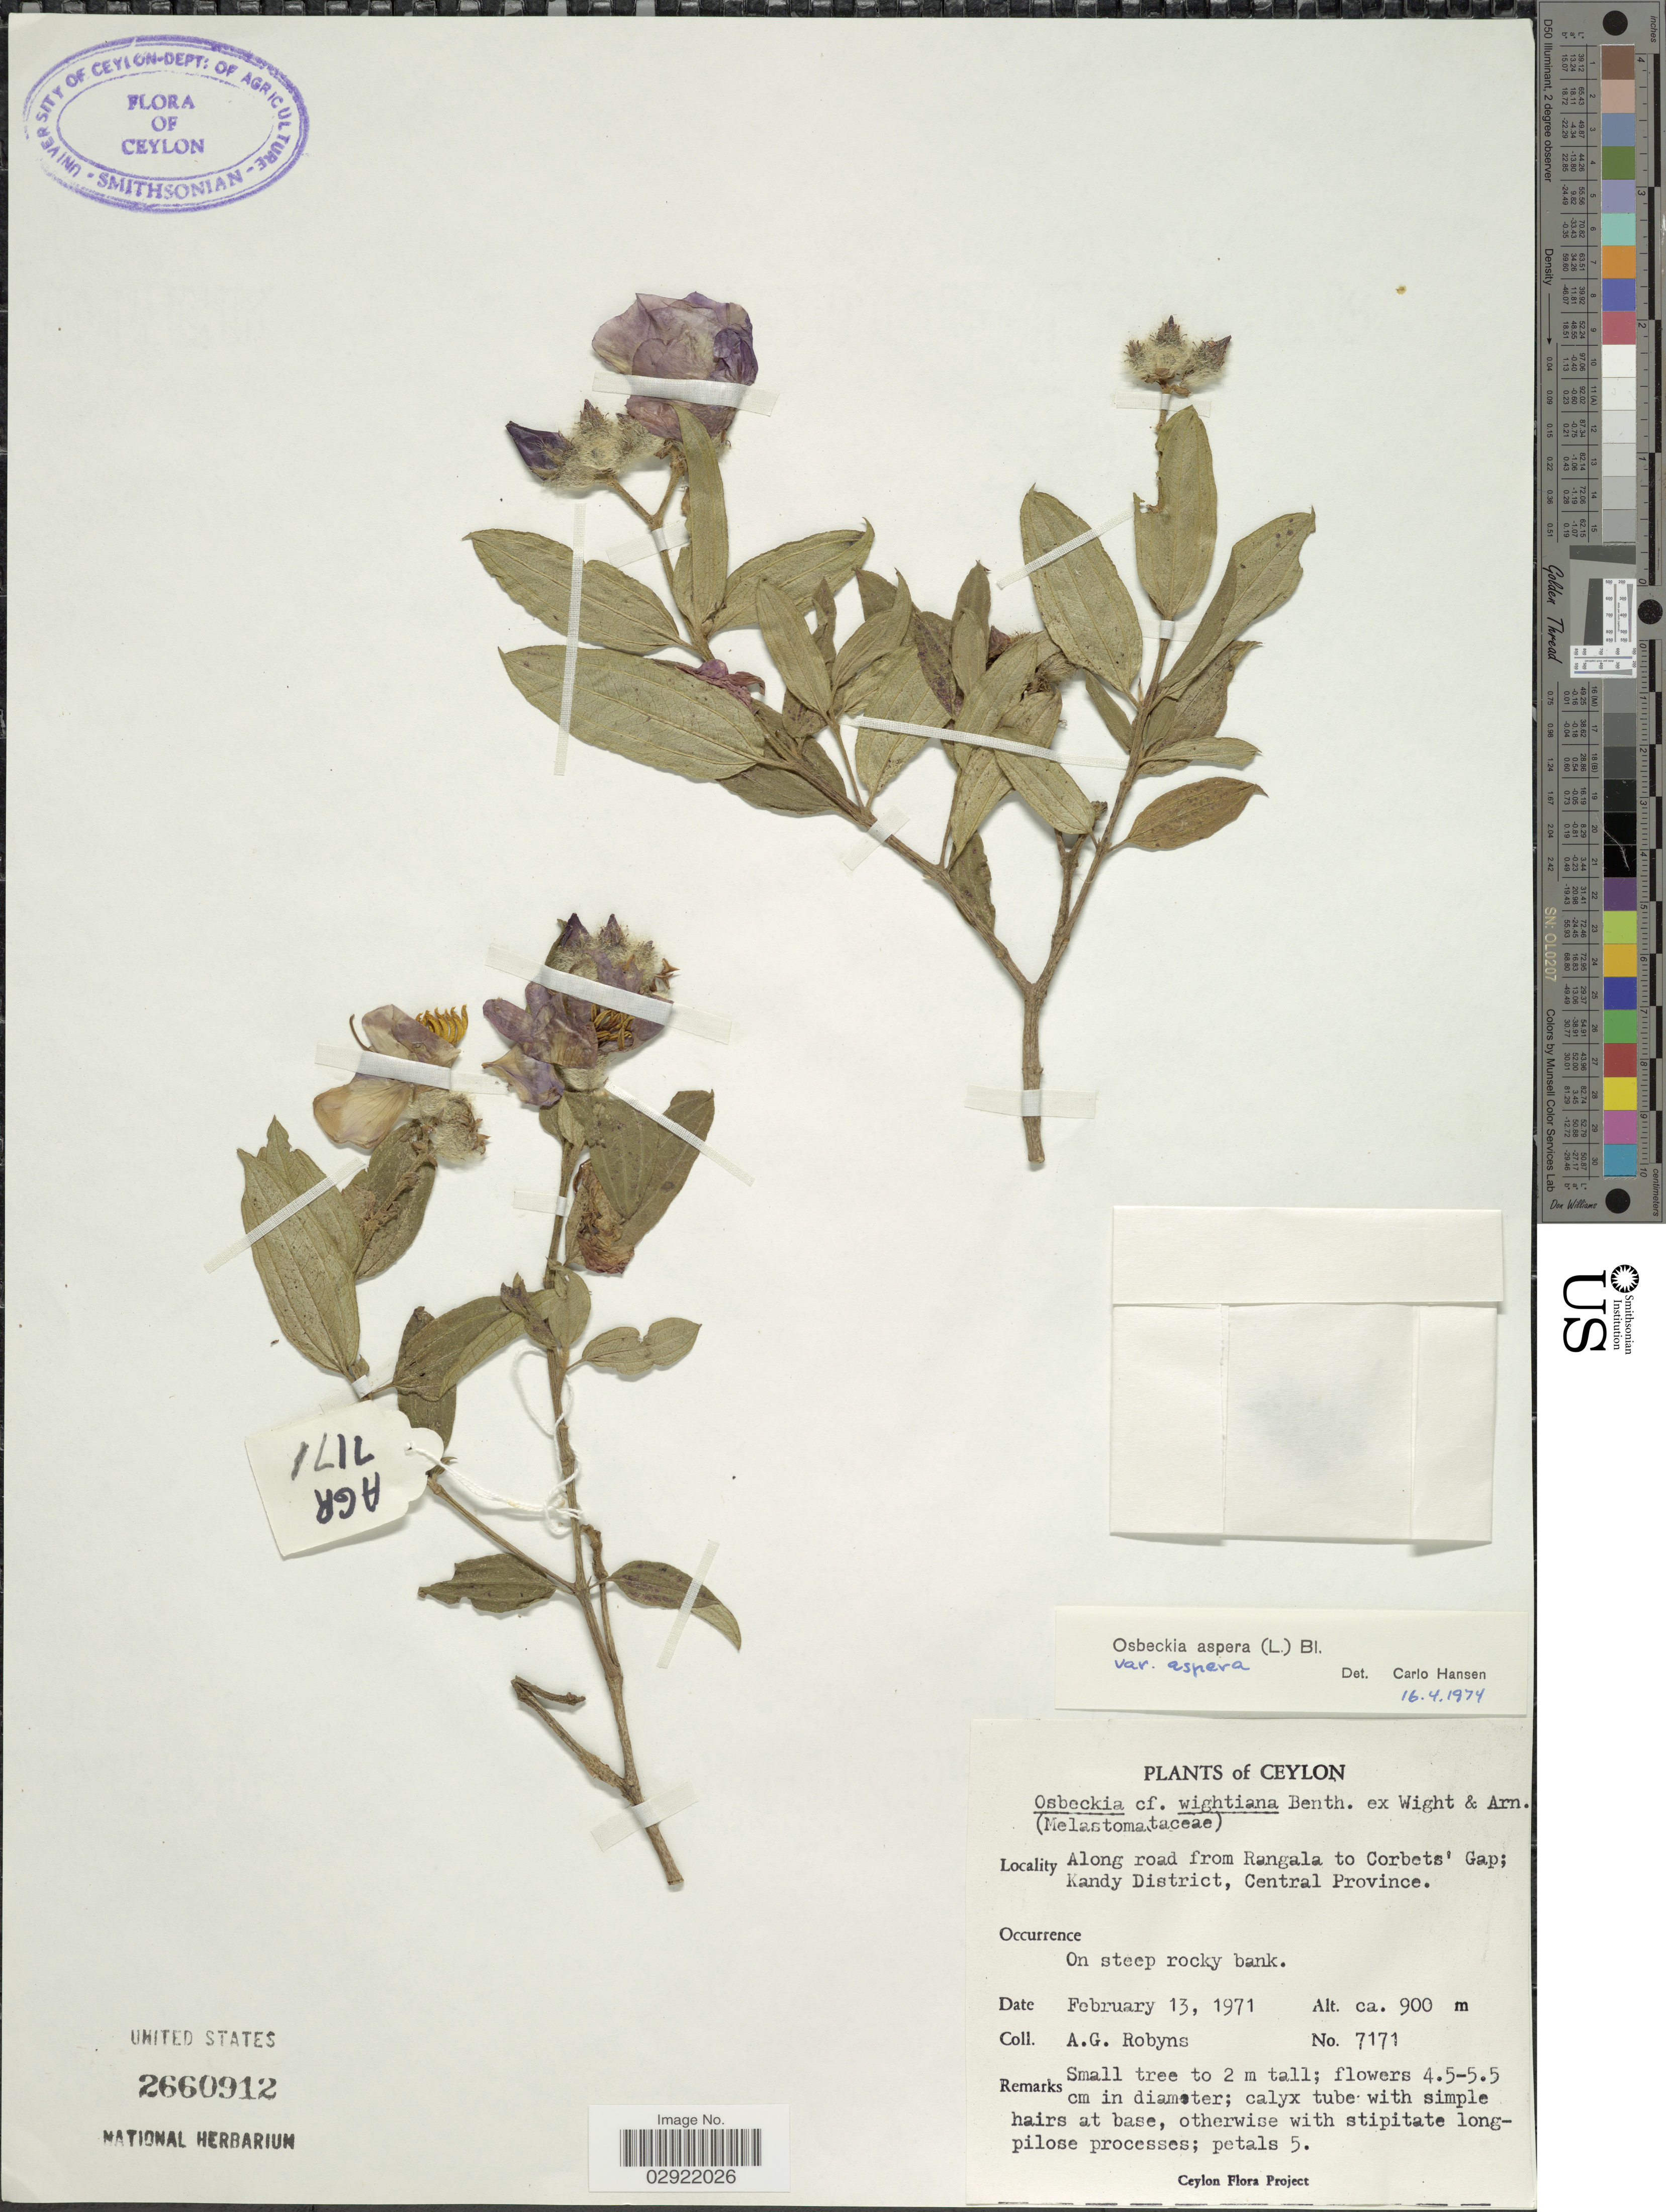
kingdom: Plantae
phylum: Tracheophyta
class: Magnoliopsida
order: Myrtales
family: Melastomataceae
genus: Osbeckia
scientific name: Osbeckia aspera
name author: Blume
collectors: A. Robyns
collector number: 7171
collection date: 1971-02-13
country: Sri Lanka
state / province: Central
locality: Ceylon. Along road from Rangala to Corbets' Gap; Kandy District.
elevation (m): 900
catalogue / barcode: US 2660912